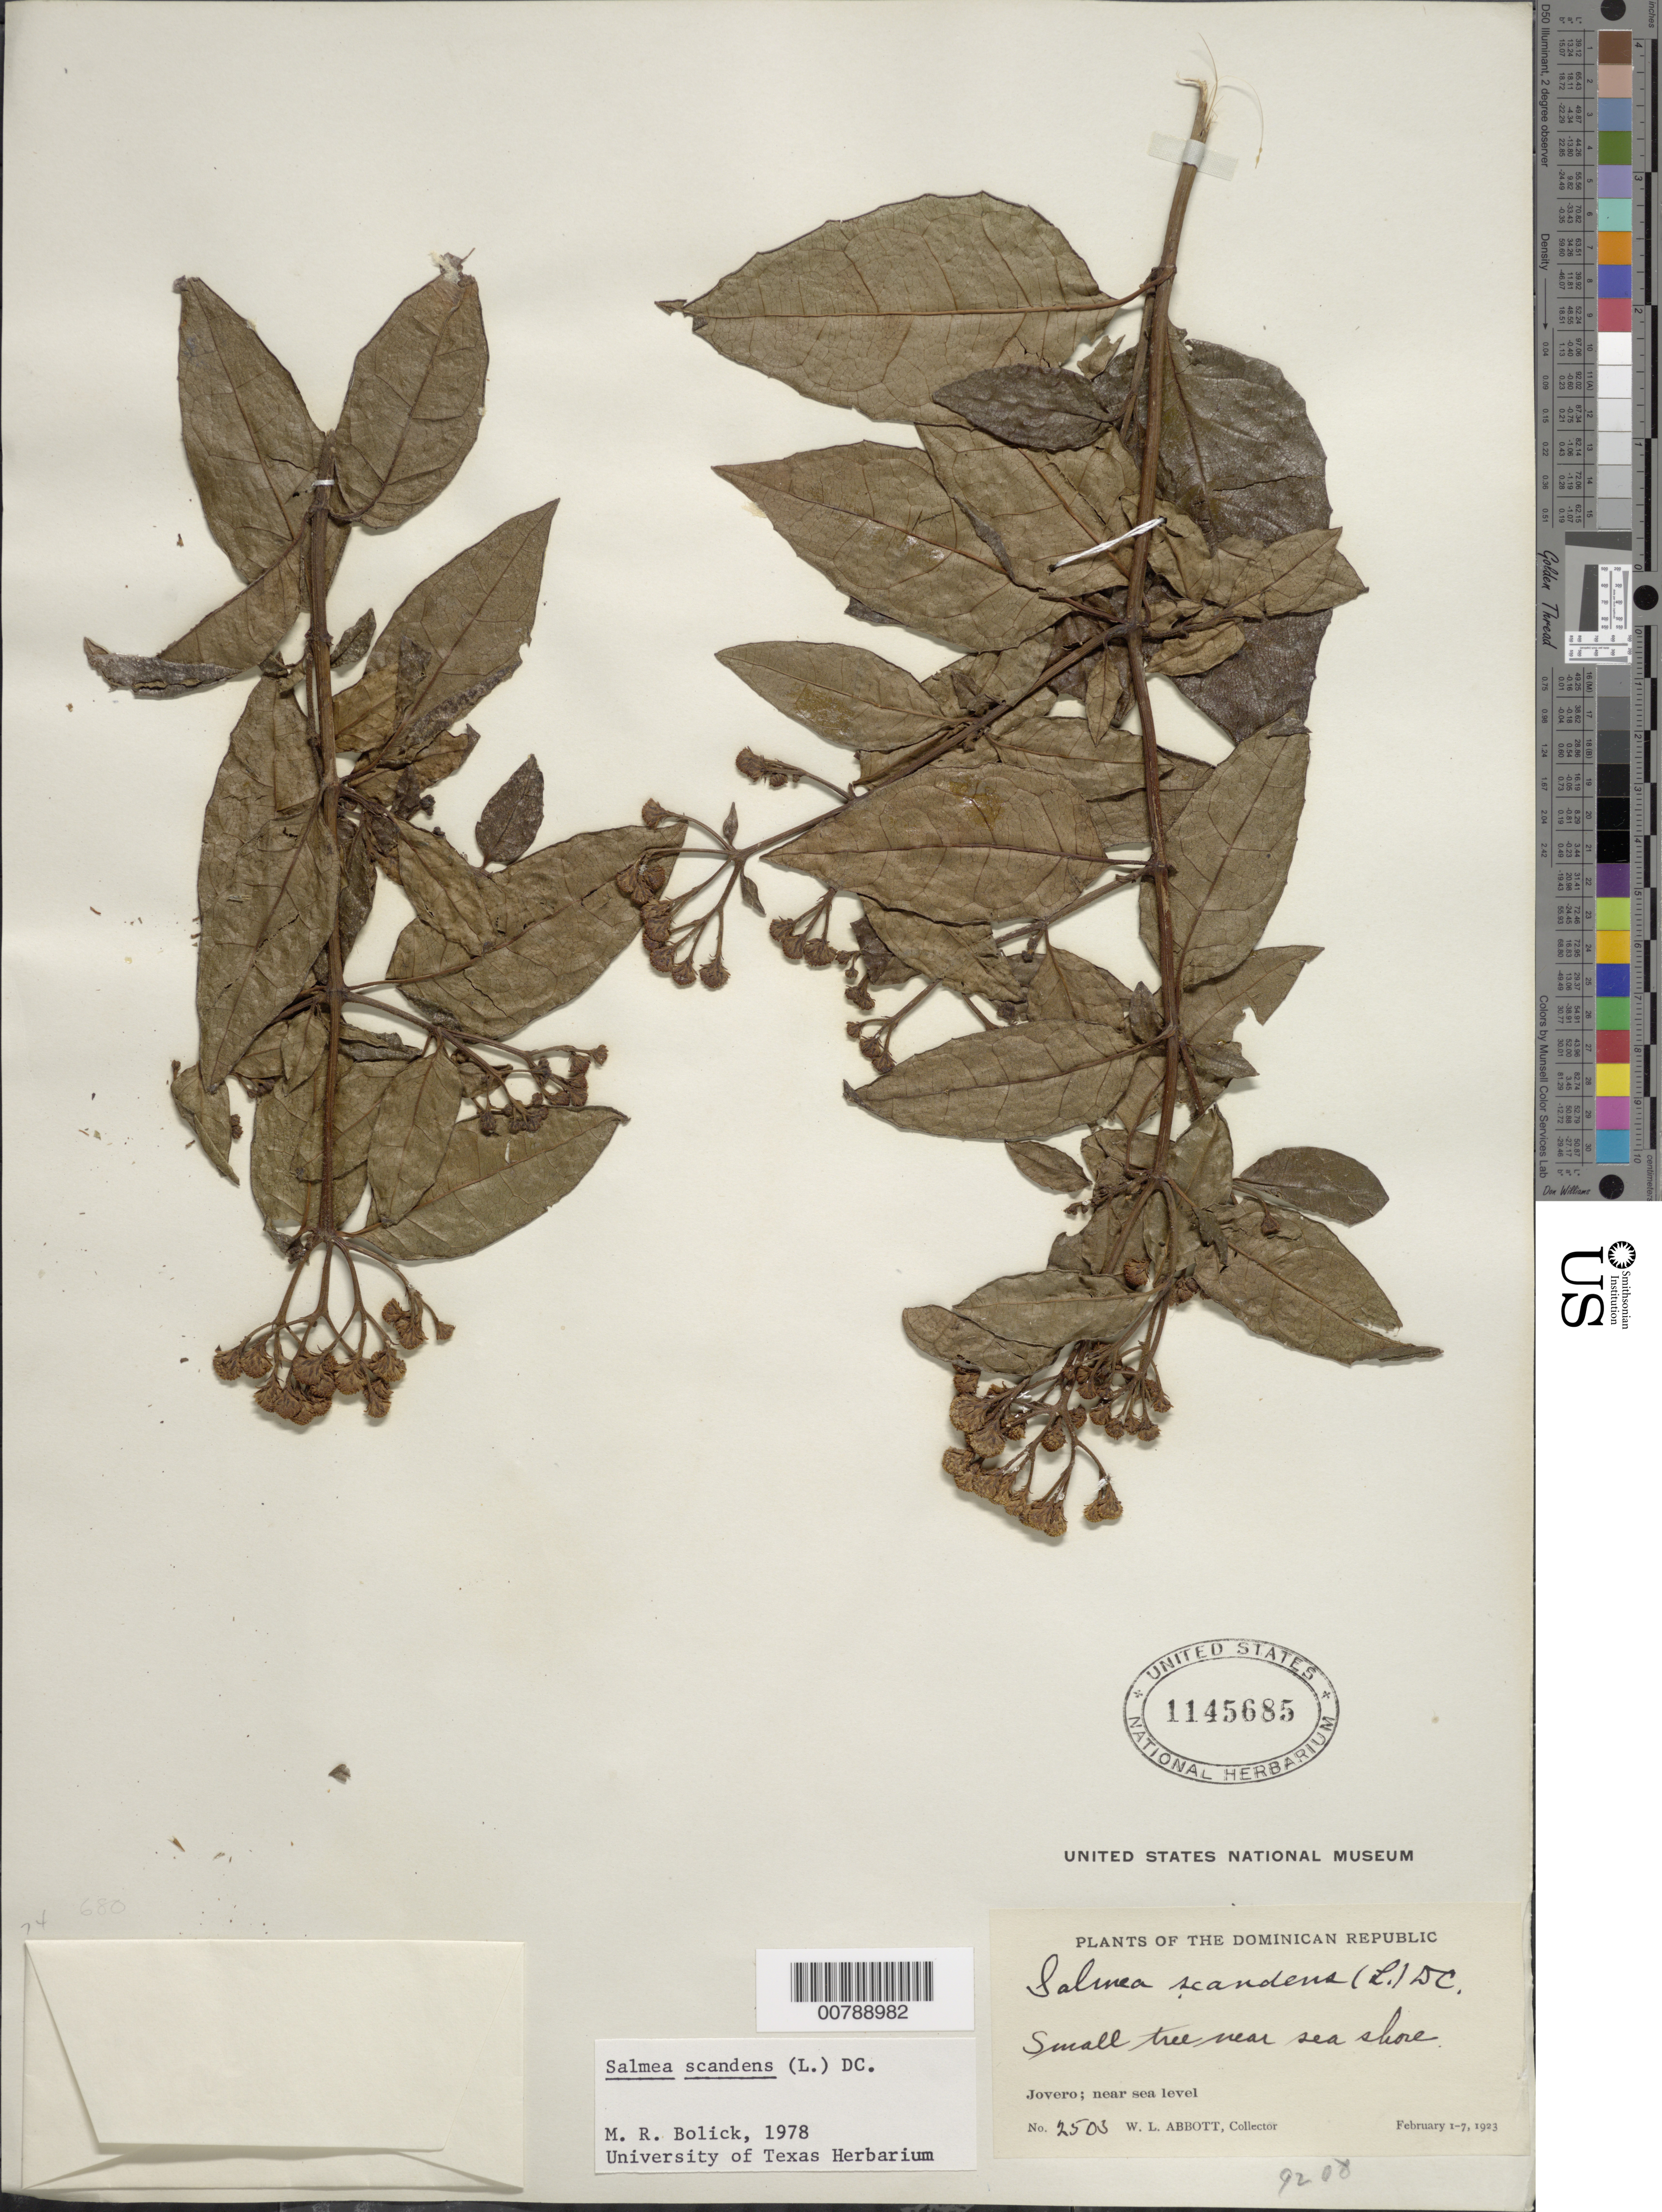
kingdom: Plantae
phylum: Tracheophyta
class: Magnoliopsida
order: Asterales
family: Asteraceae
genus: Salmea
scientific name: Salmea scandens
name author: (L.) DC.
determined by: Bolick, Margaret R., Curator (NEB), University of Nebraska State Museum (UNITED STATES)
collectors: W. L. Abbott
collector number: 2503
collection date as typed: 01 Feb 1923 to 07 Feb 1923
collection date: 1923-02-01/1923-02-07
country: Dominican Republic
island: Hispaniola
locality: Jovero; near sea level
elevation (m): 0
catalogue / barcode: US 1145685